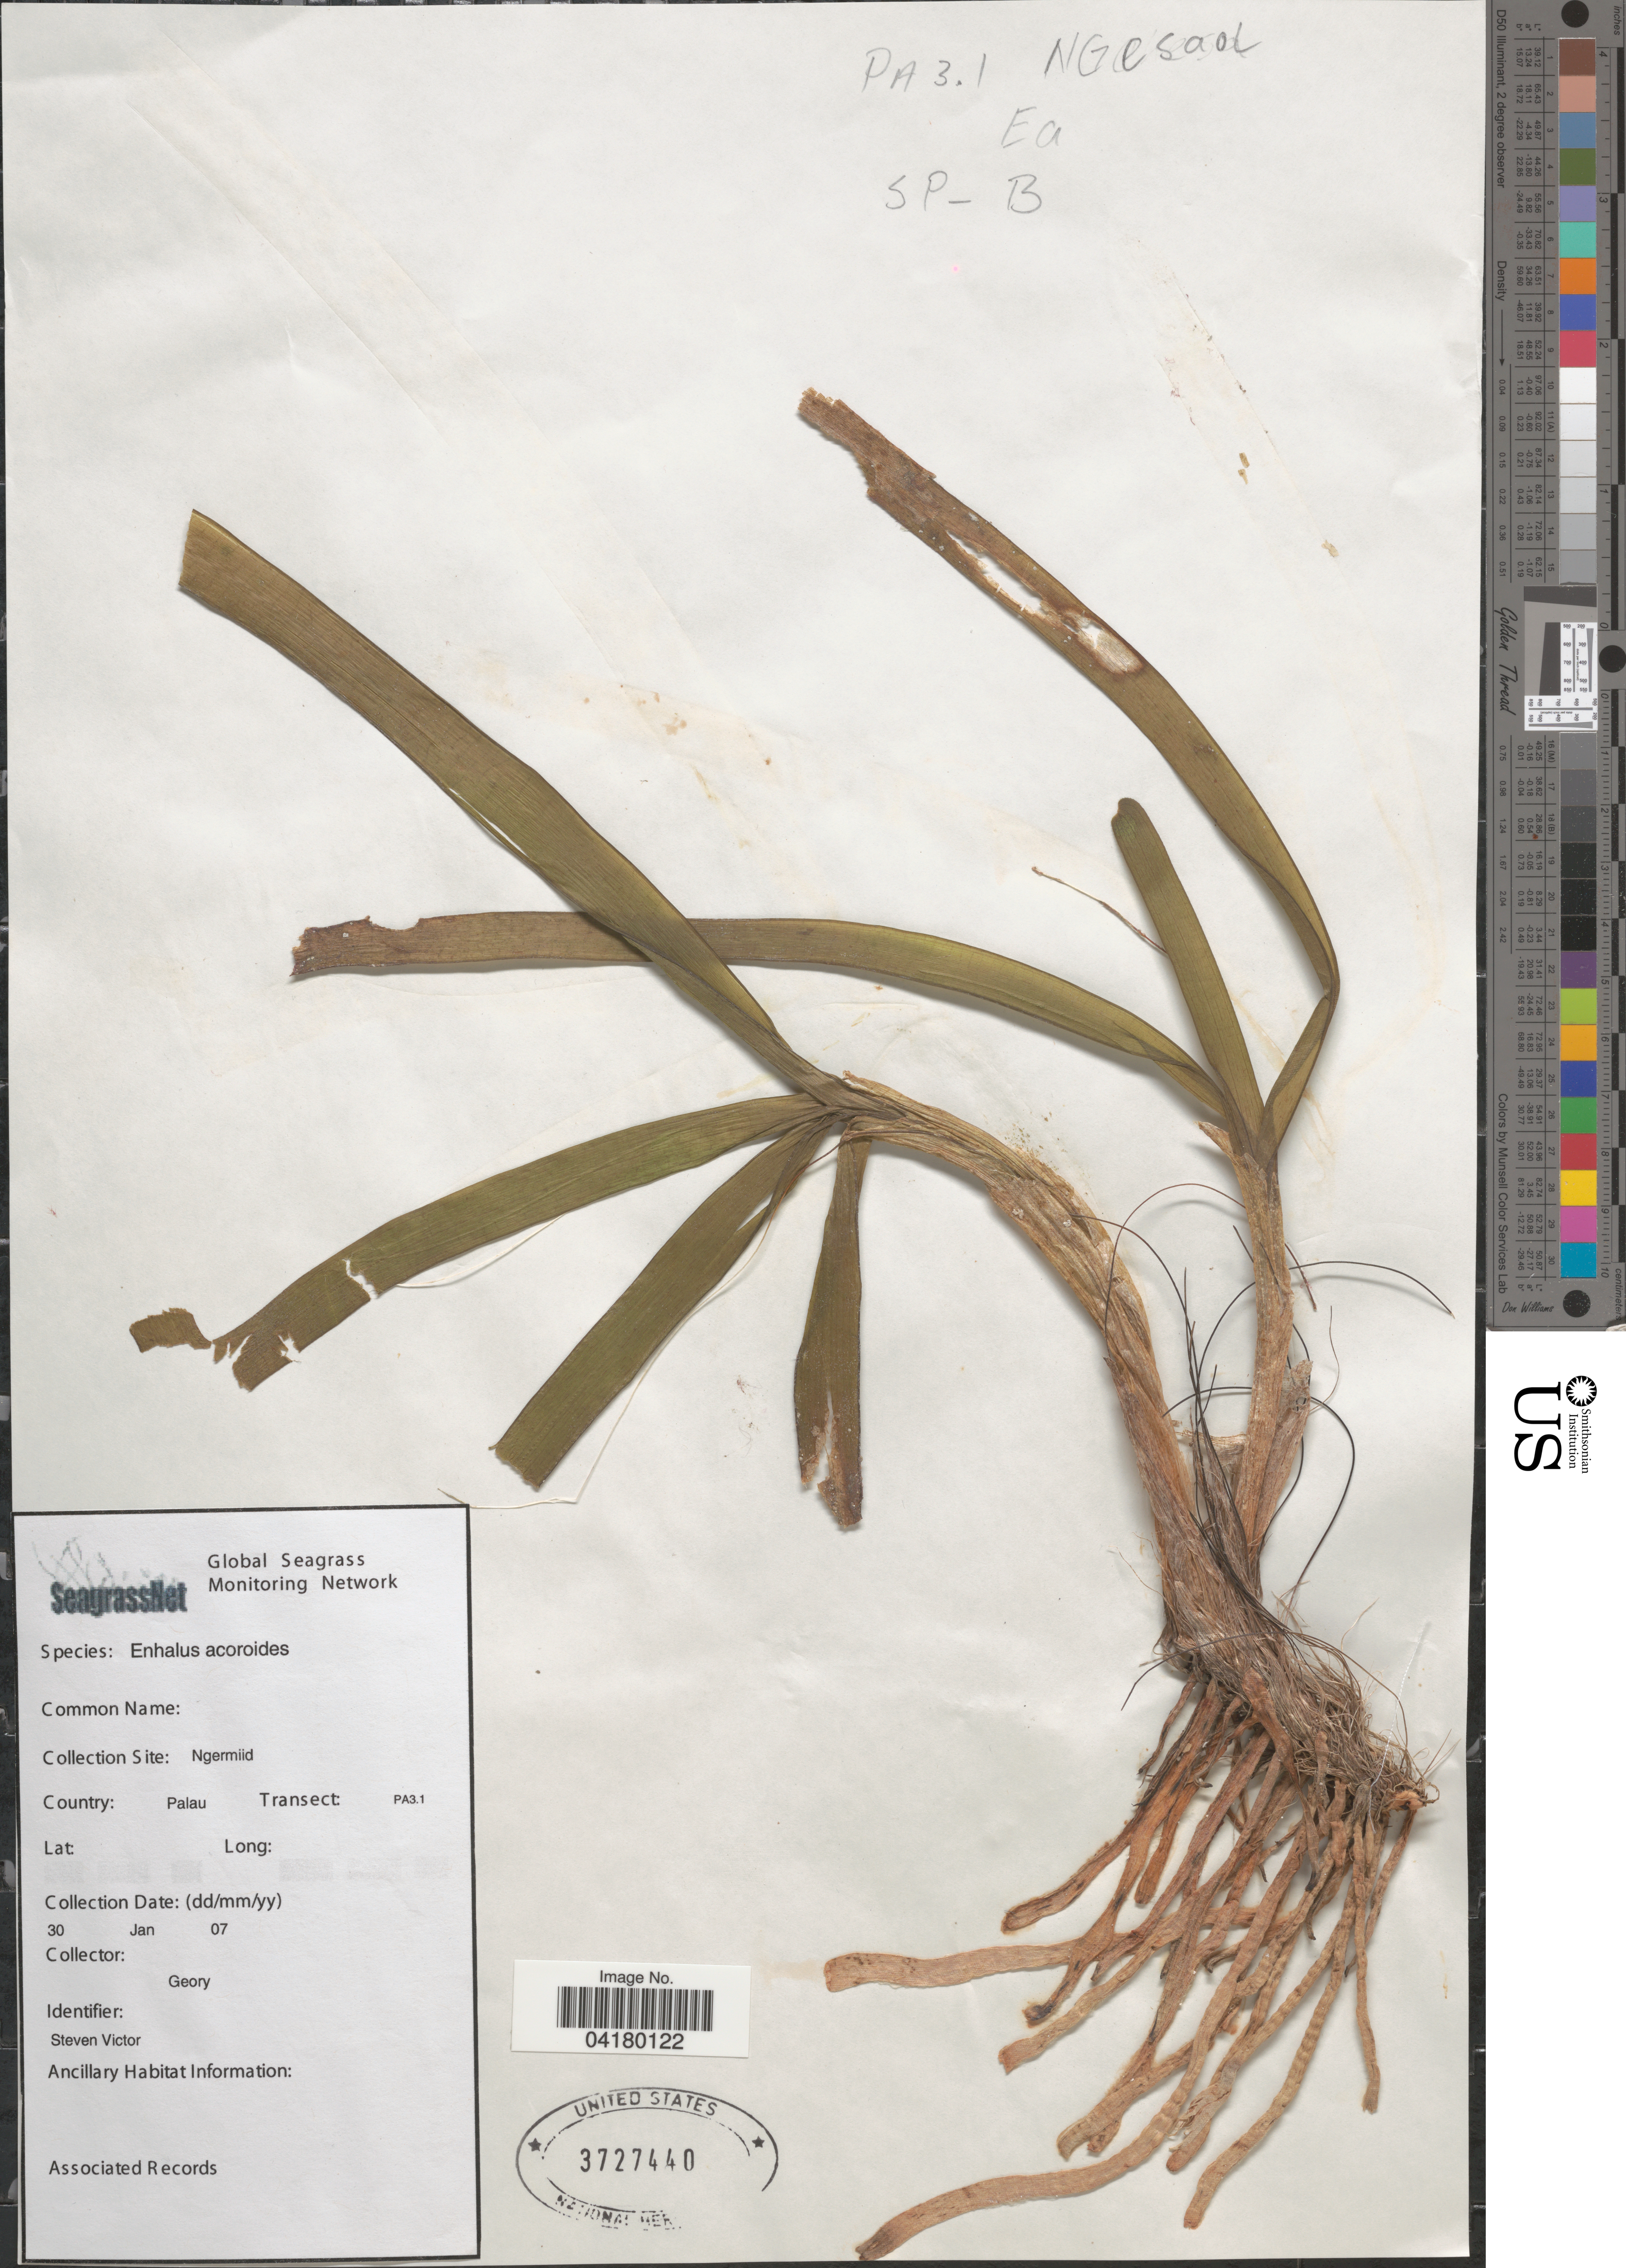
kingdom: Plantae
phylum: Tracheophyta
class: Liliopsida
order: Alismatales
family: Hydrocharitaceae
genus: Enhalus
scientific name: Enhalus acoroides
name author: (L. f.) Royle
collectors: Geor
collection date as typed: Transcribed d/m/y: 30/1/7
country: Palau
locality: Collection Site: Ngermiid. Country: Palau. Transect: PA3.1.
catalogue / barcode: US 3727440